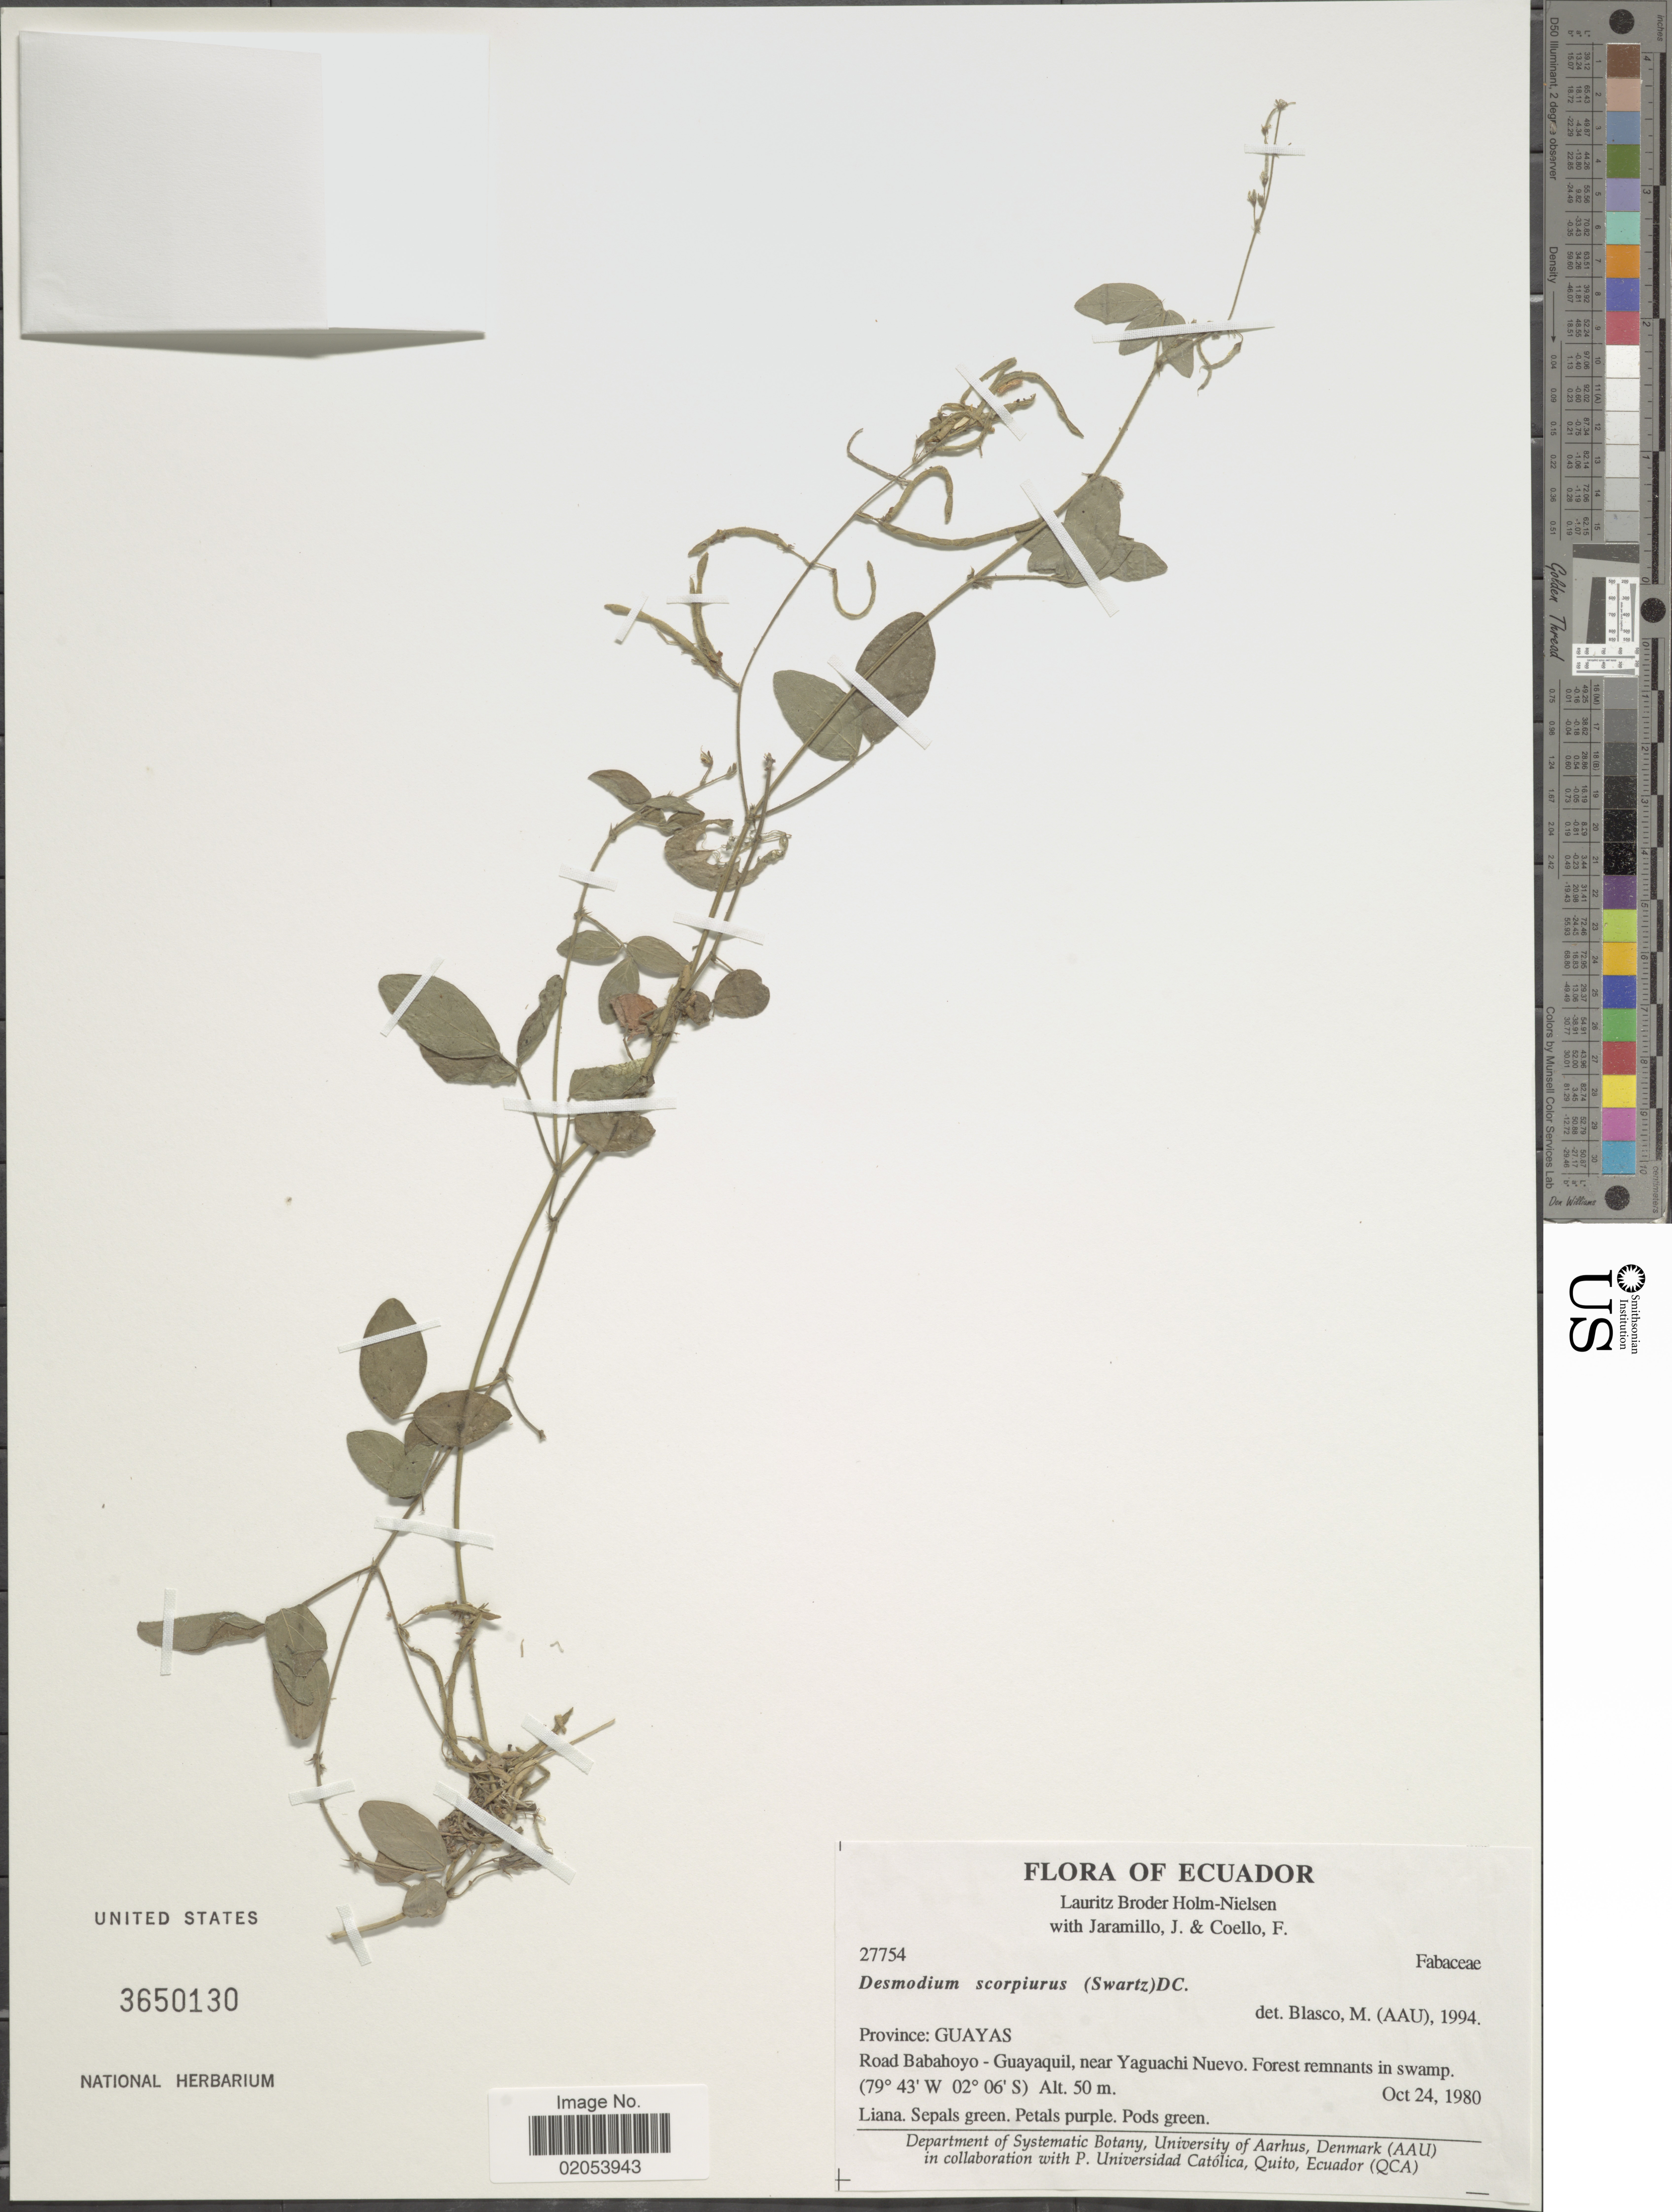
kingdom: Plantae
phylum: Tracheophyta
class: Magnoliopsida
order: Fabales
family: Fabaceae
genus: Desmodium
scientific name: Desmodium scorpiurus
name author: (Sw.) Desv. ex DC.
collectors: L. B. Holm-Nielsen, J. Jaramillo & F. Coello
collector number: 27754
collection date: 1980-10-24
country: Ecuador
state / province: Guayas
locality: Road Babahoyo - Guayaquil, near Yaguachi Nuevo. Forest remnants in swamp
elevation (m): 50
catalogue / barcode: US 3650130